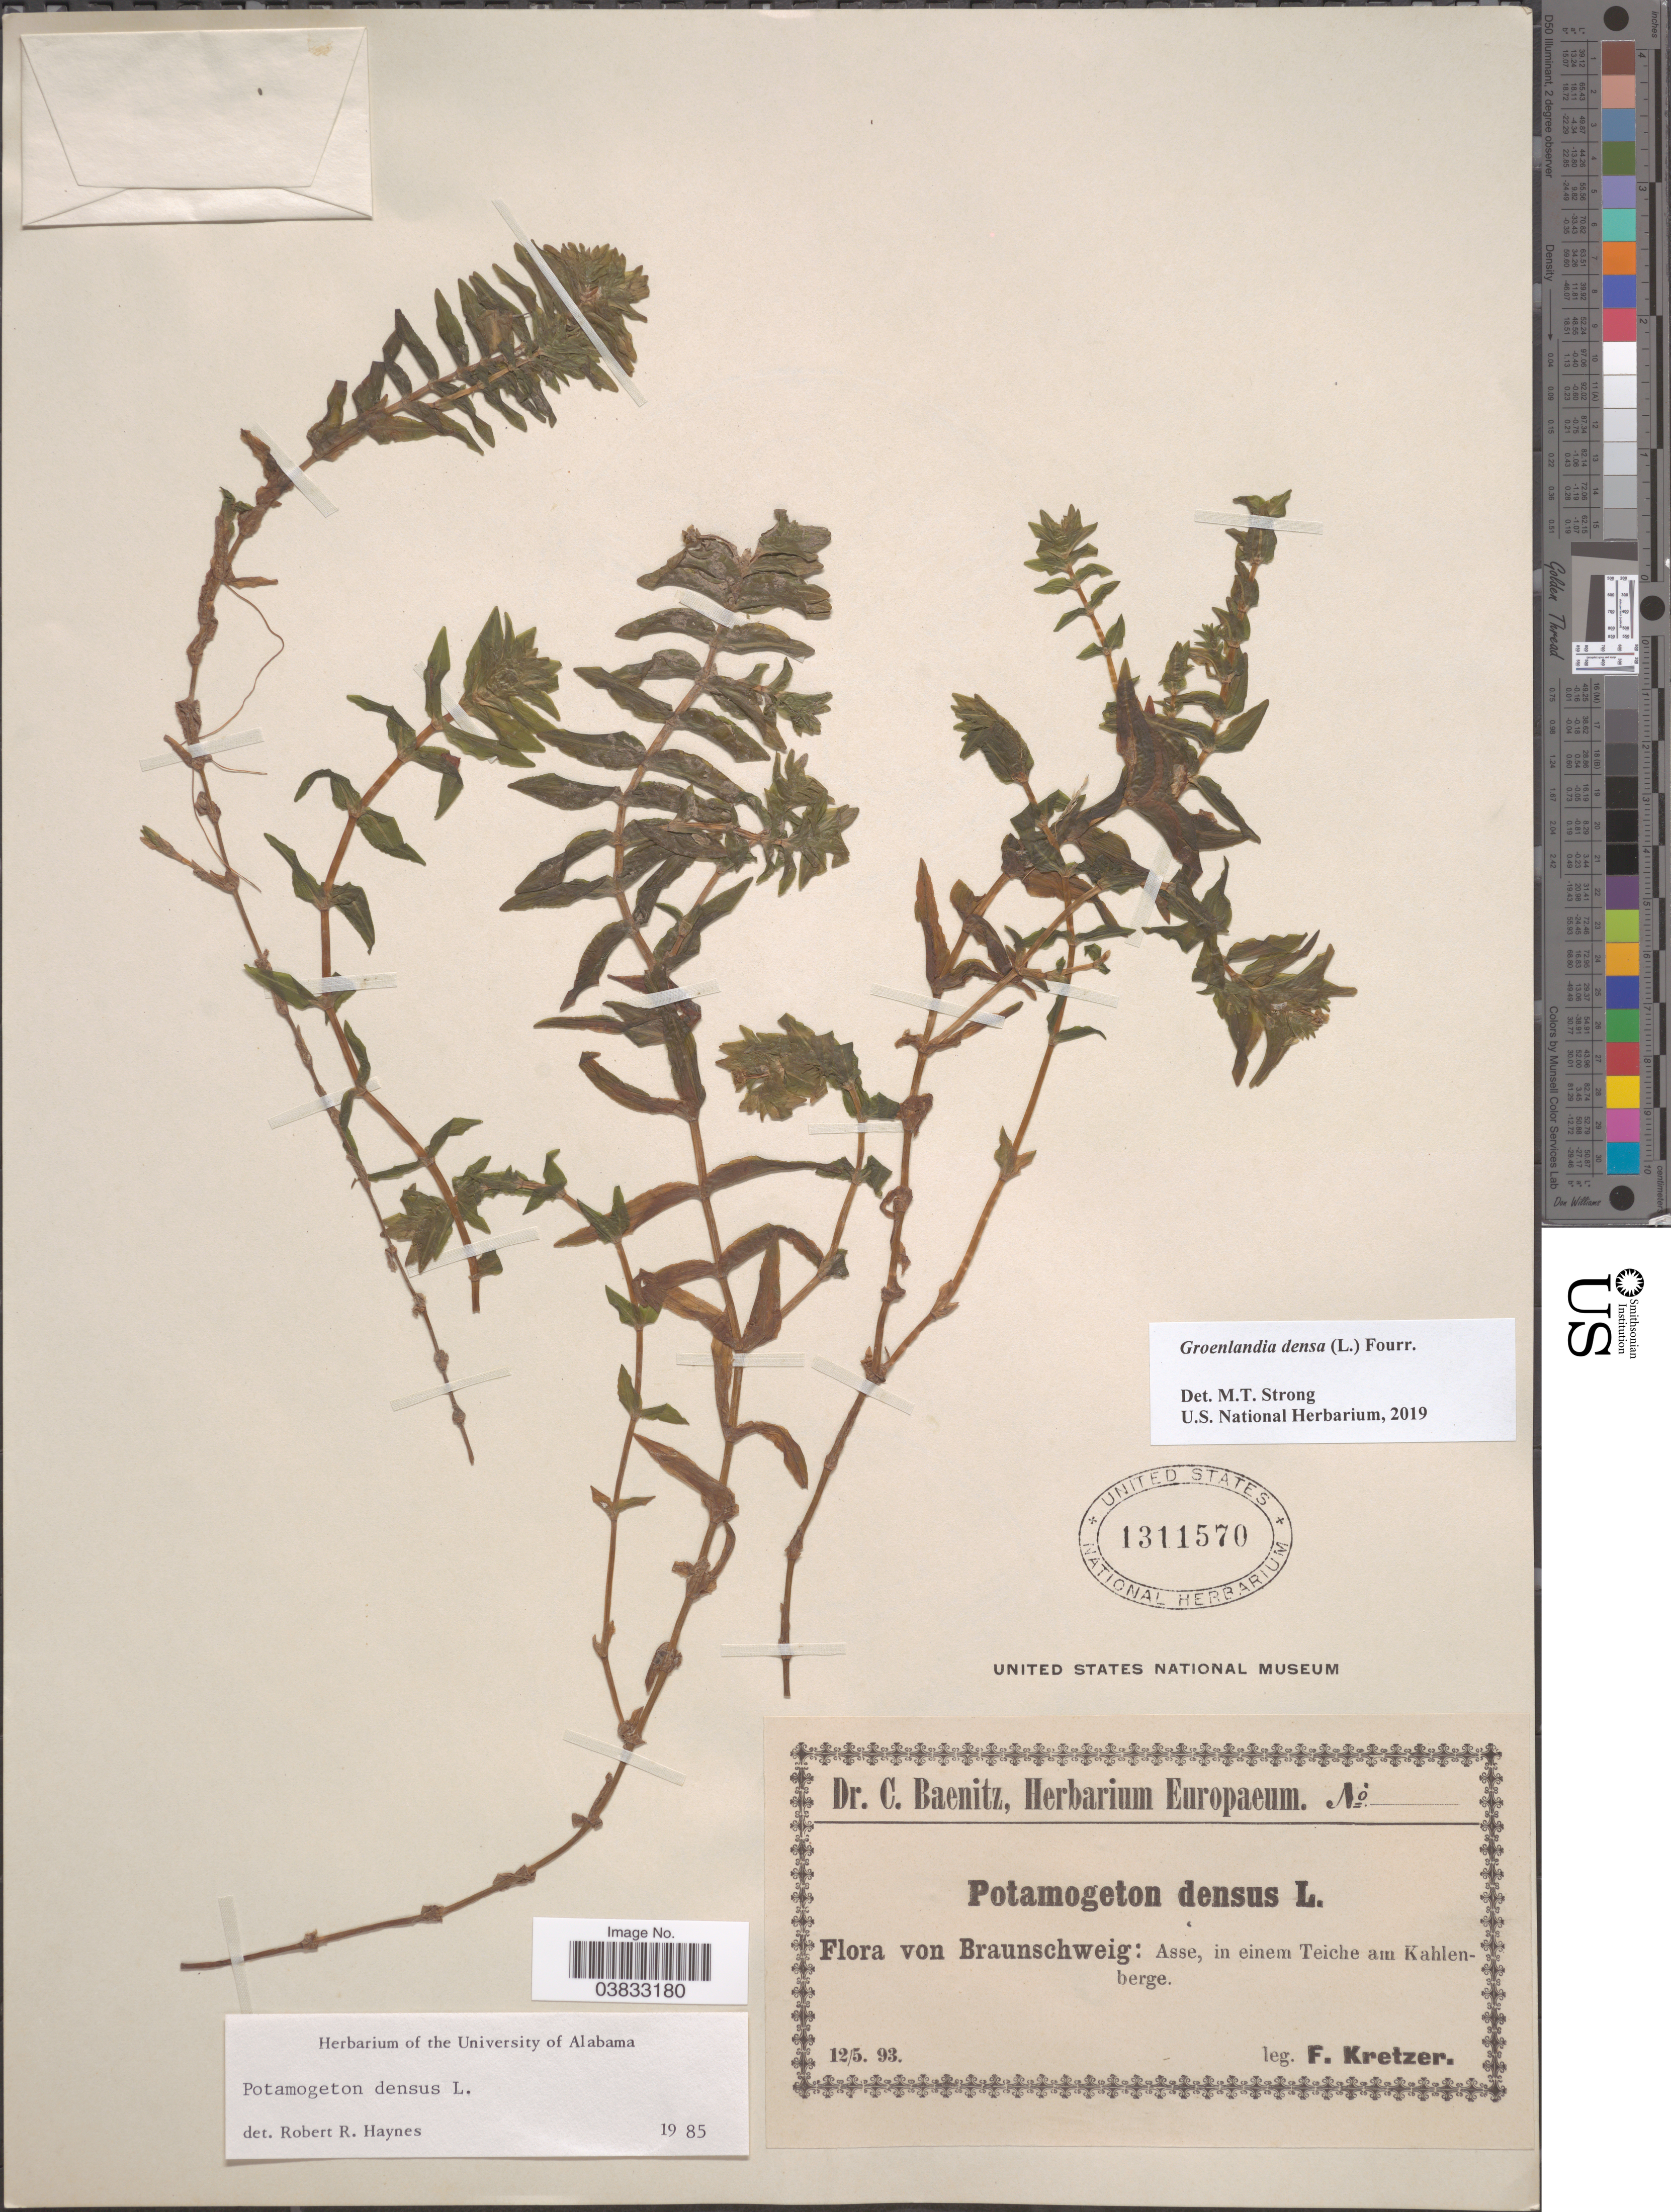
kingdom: Plantae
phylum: Tracheophyta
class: Liliopsida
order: Alismatales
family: Potamogetonaceae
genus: Groenlandia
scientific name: Groenlandia densa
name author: Fourr.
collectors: F. Kretzer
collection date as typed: Transcribed d/m/y: 12/5/93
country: Germany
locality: Braunschweig: Asse, in einem Teiche am Kahlenberge.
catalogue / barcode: US 1311570